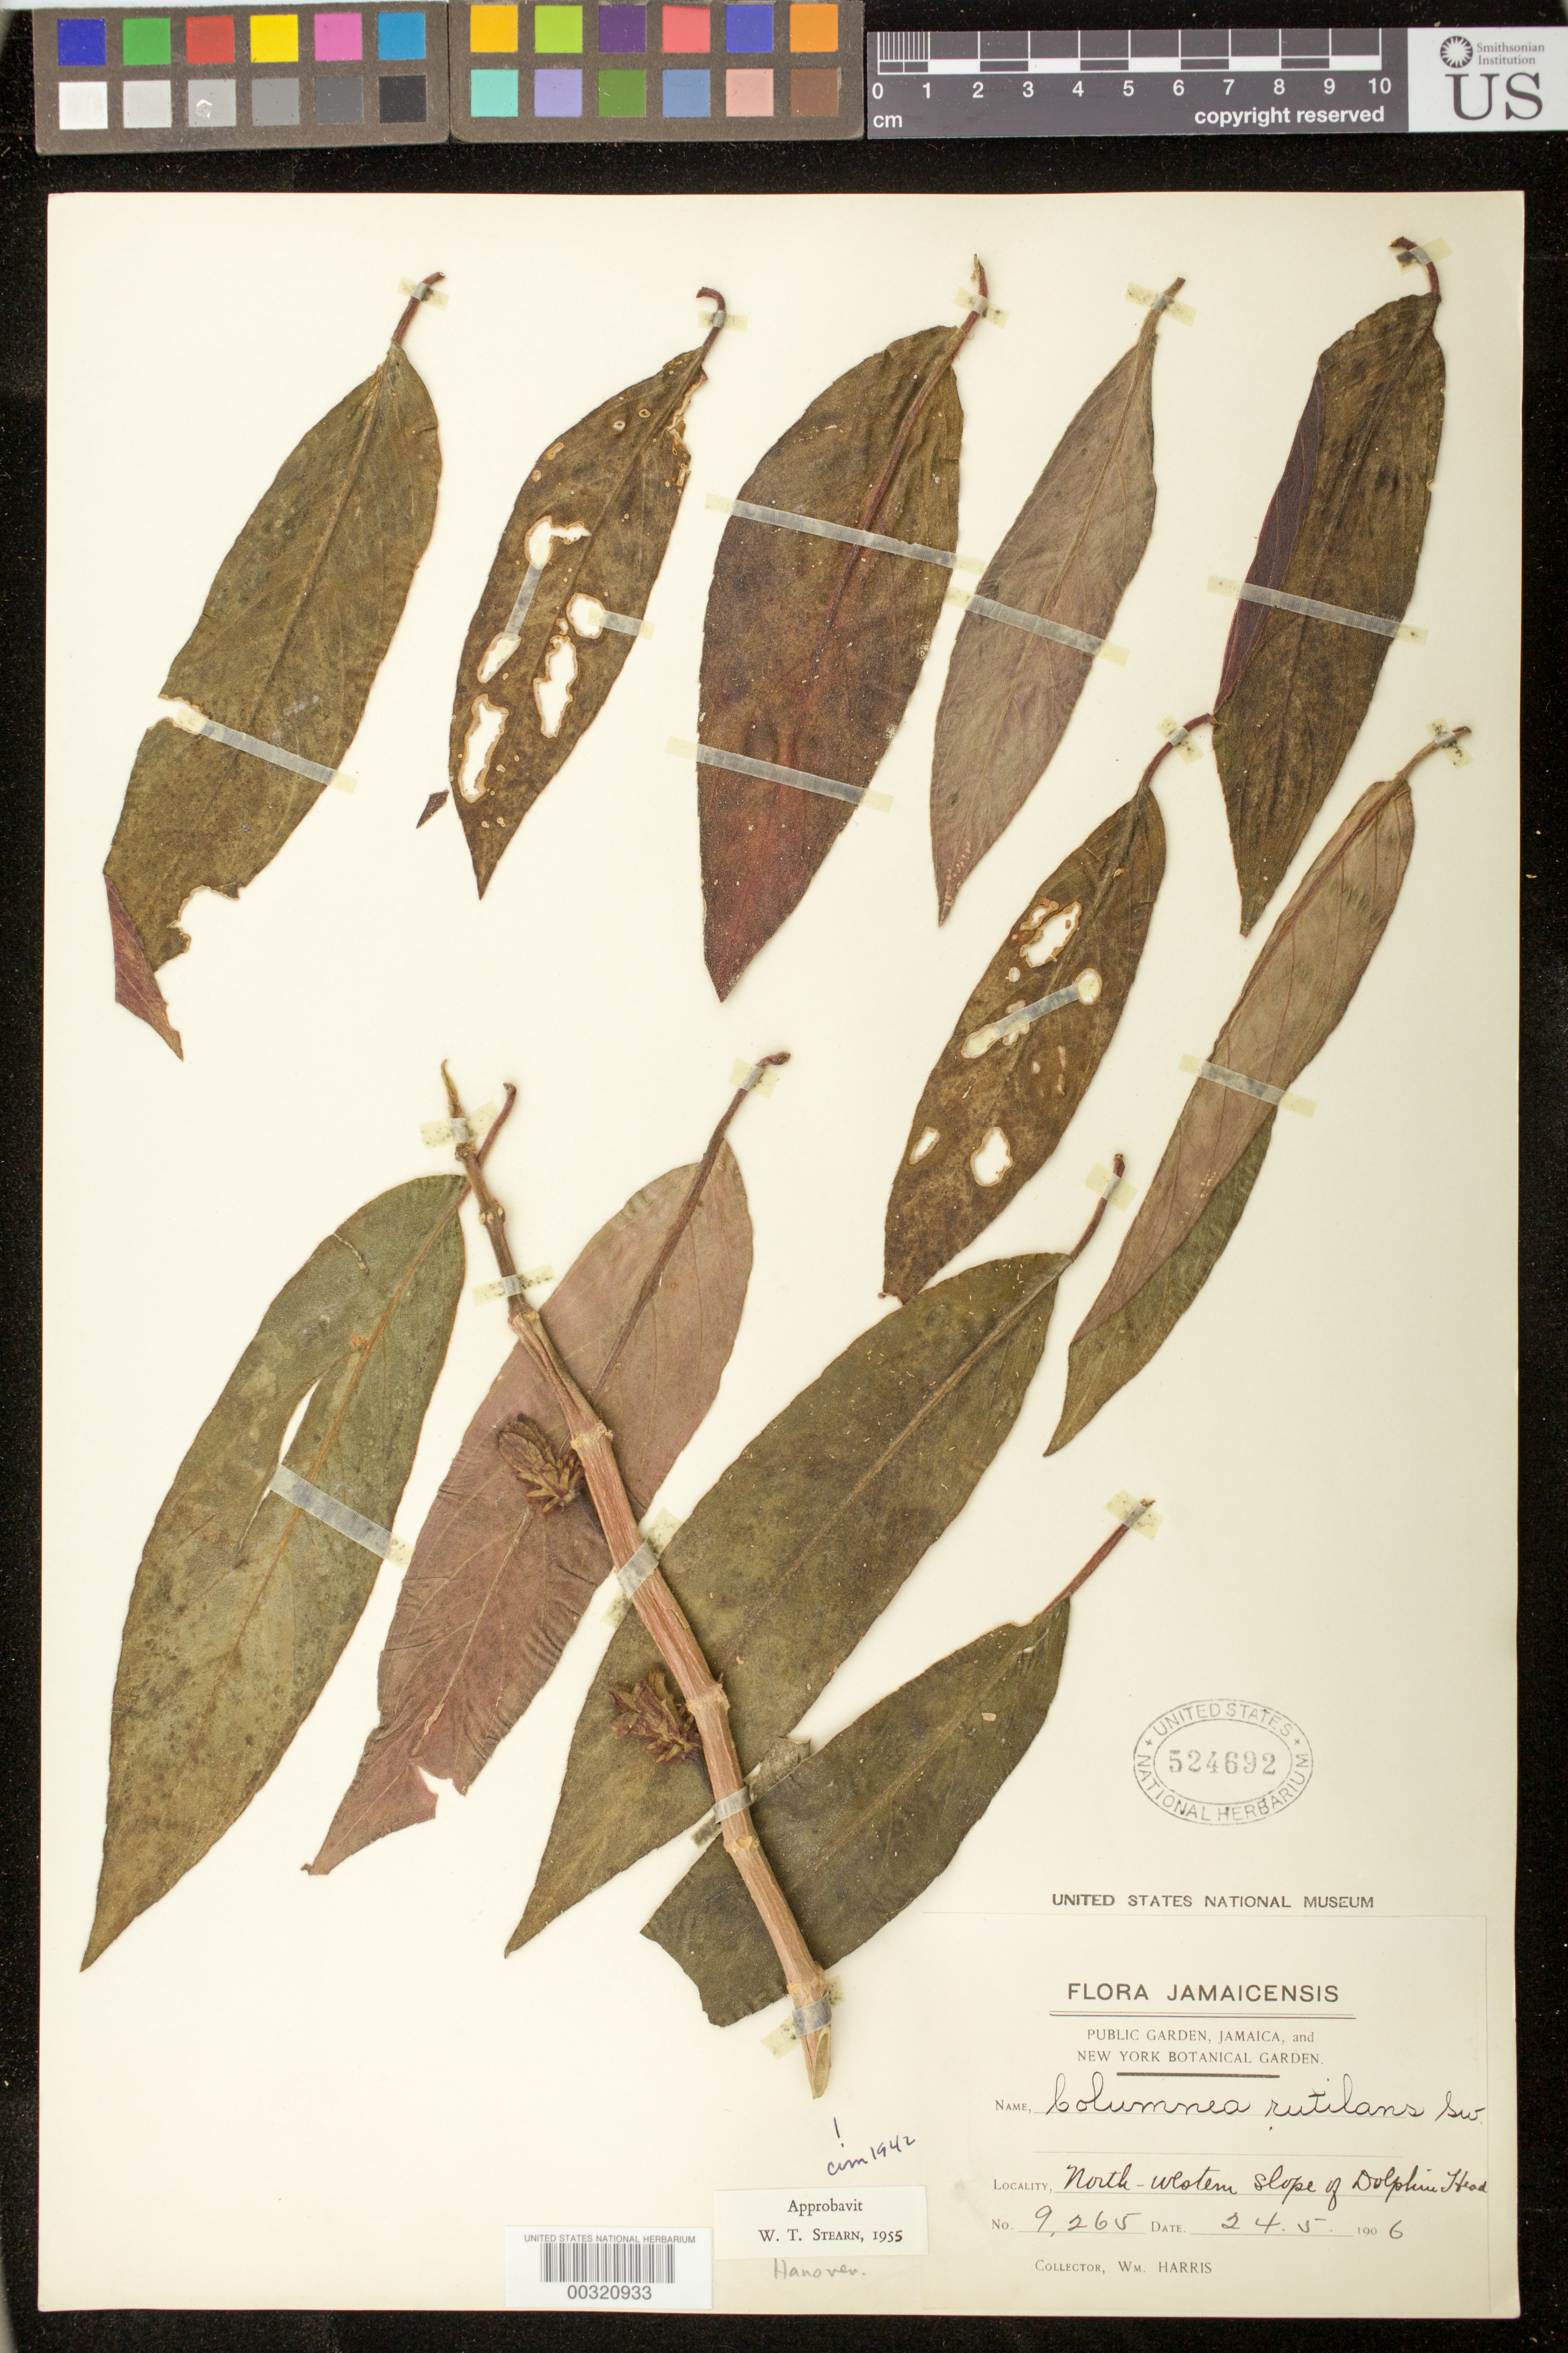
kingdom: Plantae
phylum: Tracheophyta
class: Magnoliopsida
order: Lamiales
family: Gesneriaceae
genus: Columnea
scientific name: Columnea rutilans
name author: Sw.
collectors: W. Harris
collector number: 9265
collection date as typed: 24 May 1906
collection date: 1906-05-24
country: Jamaica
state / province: Hanover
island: Jamaica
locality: North-western slope of Dolphin Head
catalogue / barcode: US 524692